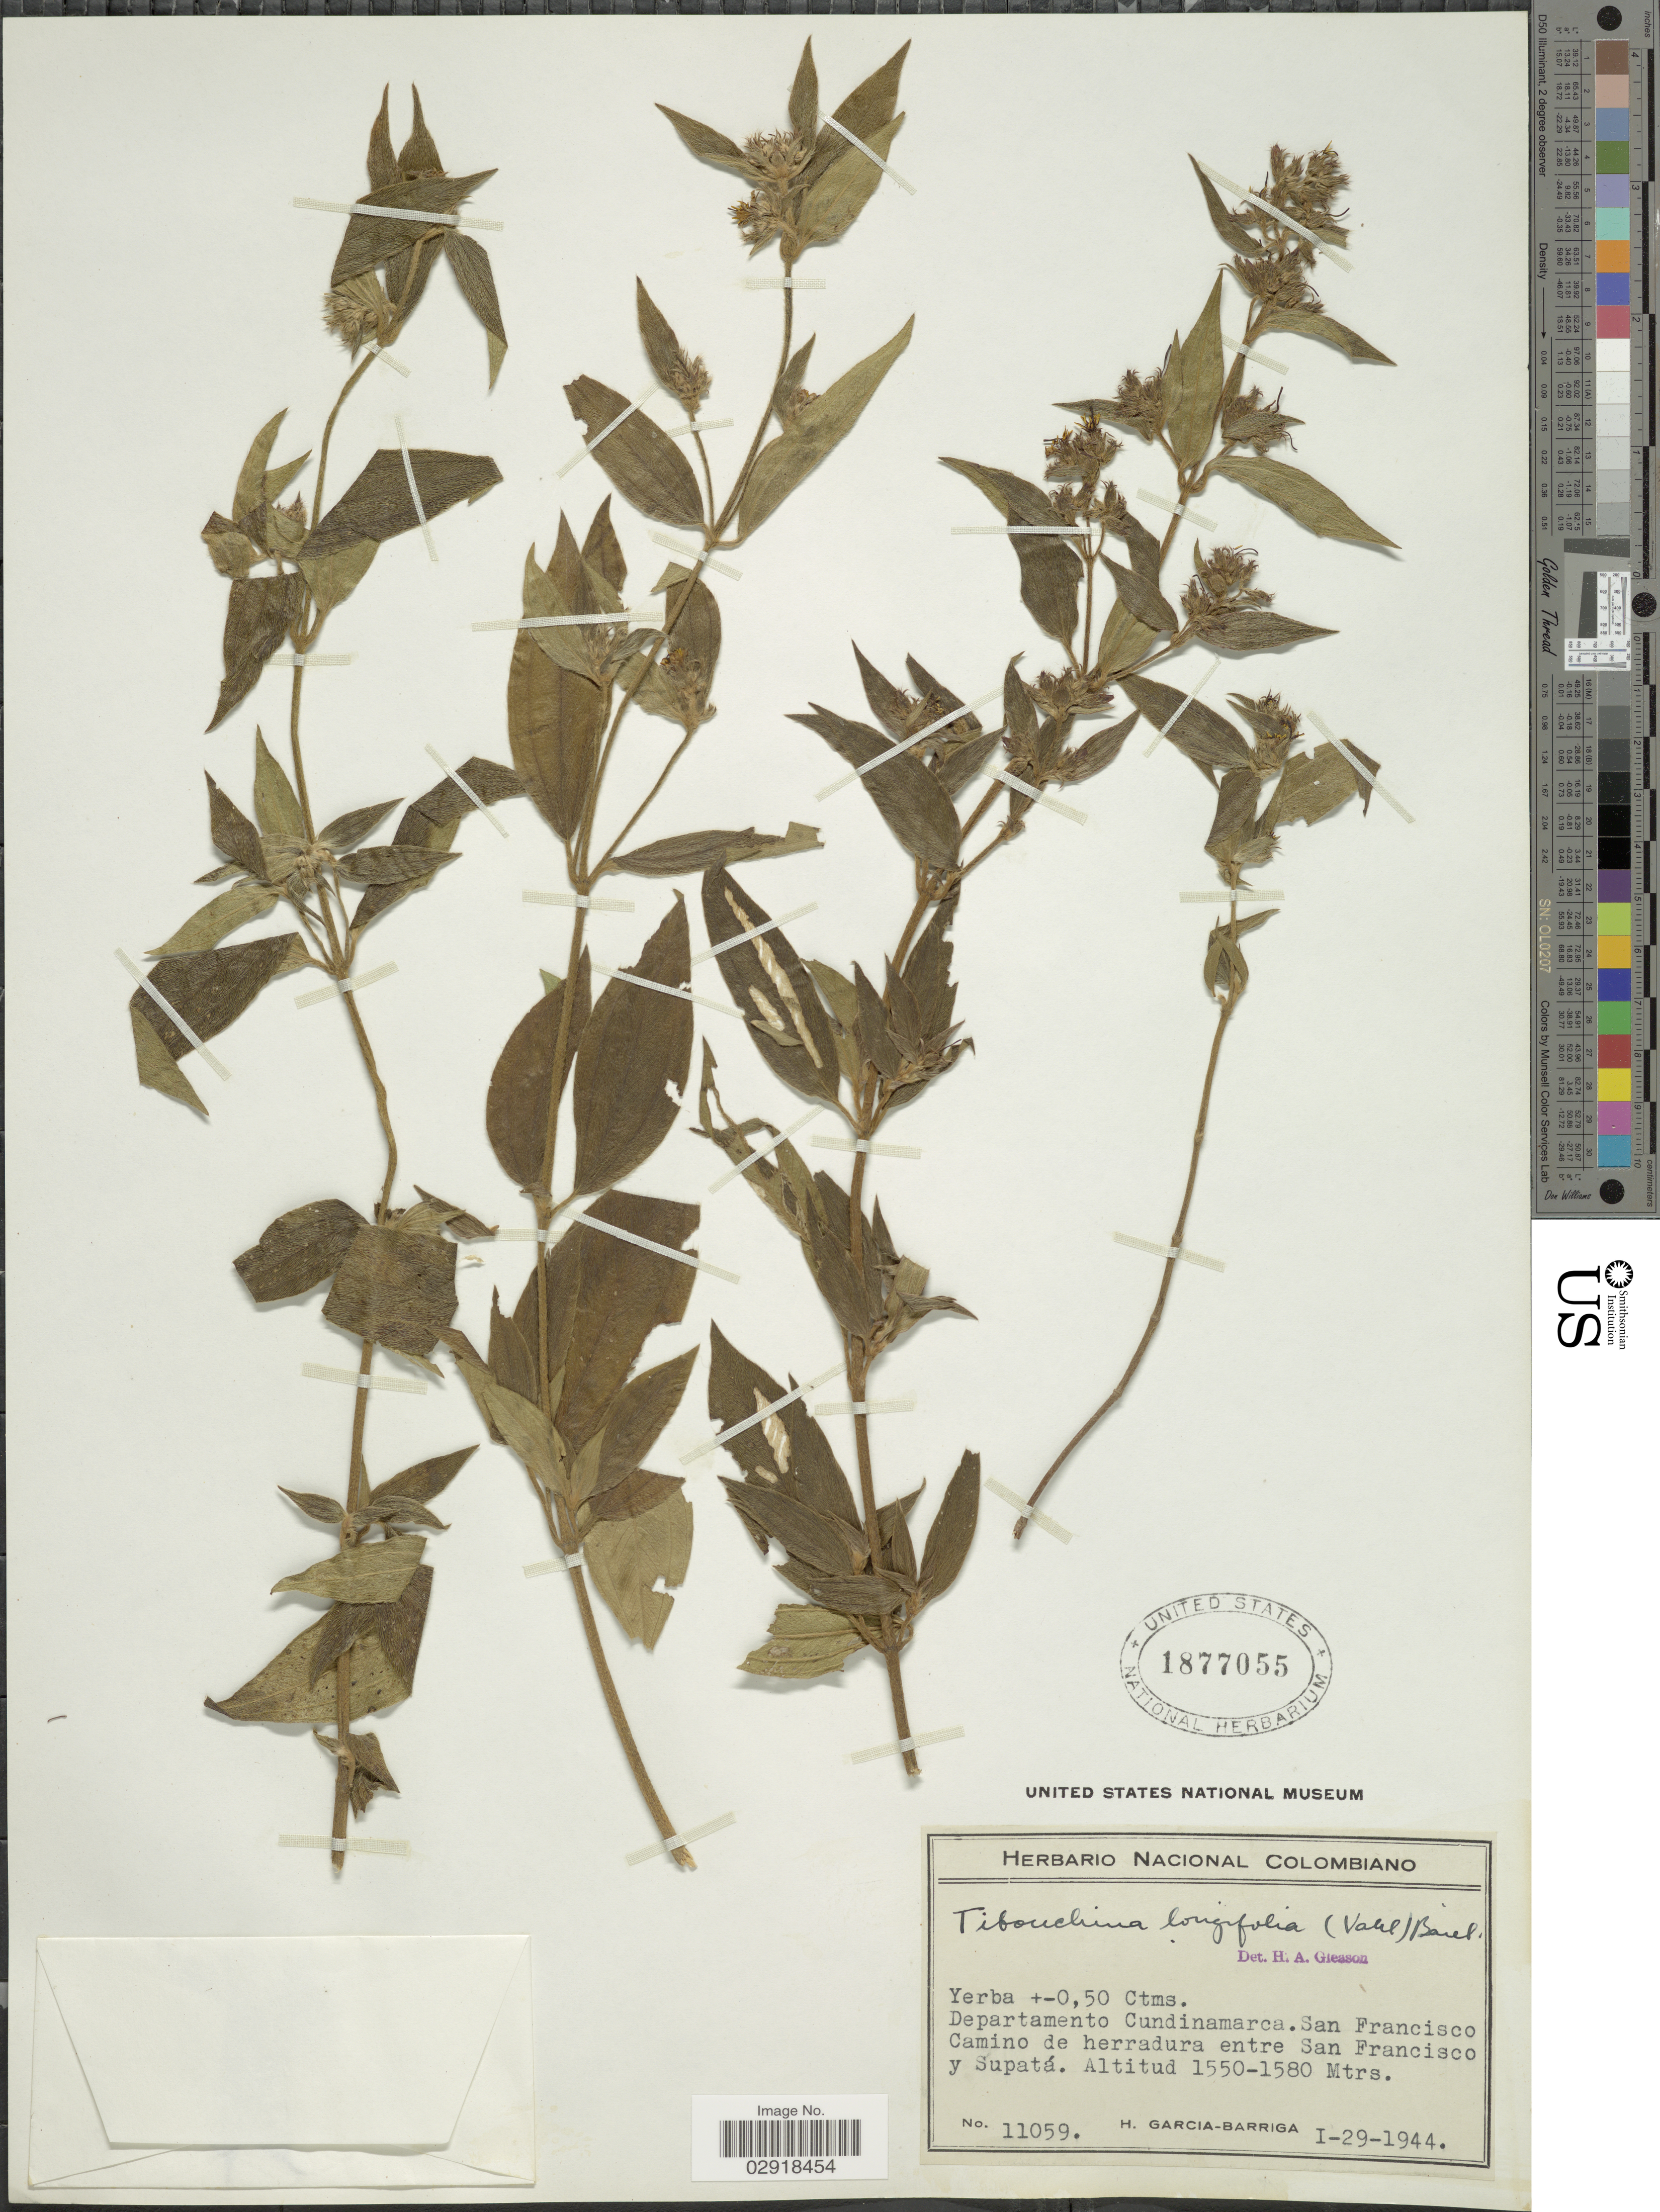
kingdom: Plantae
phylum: Tracheophyta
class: Magnoliopsida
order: Myrtales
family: Melastomataceae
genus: Chaetogastra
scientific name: Chaetogastra longifolia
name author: (Vahl) DC.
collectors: H. García Barriga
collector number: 11059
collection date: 1944-01-29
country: Colombia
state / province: Cundinamarca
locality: Departamento Cundinamarca, San Francisco, Camino de herradura entre San Francisco y Supatá.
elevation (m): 1550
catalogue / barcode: US 1877055